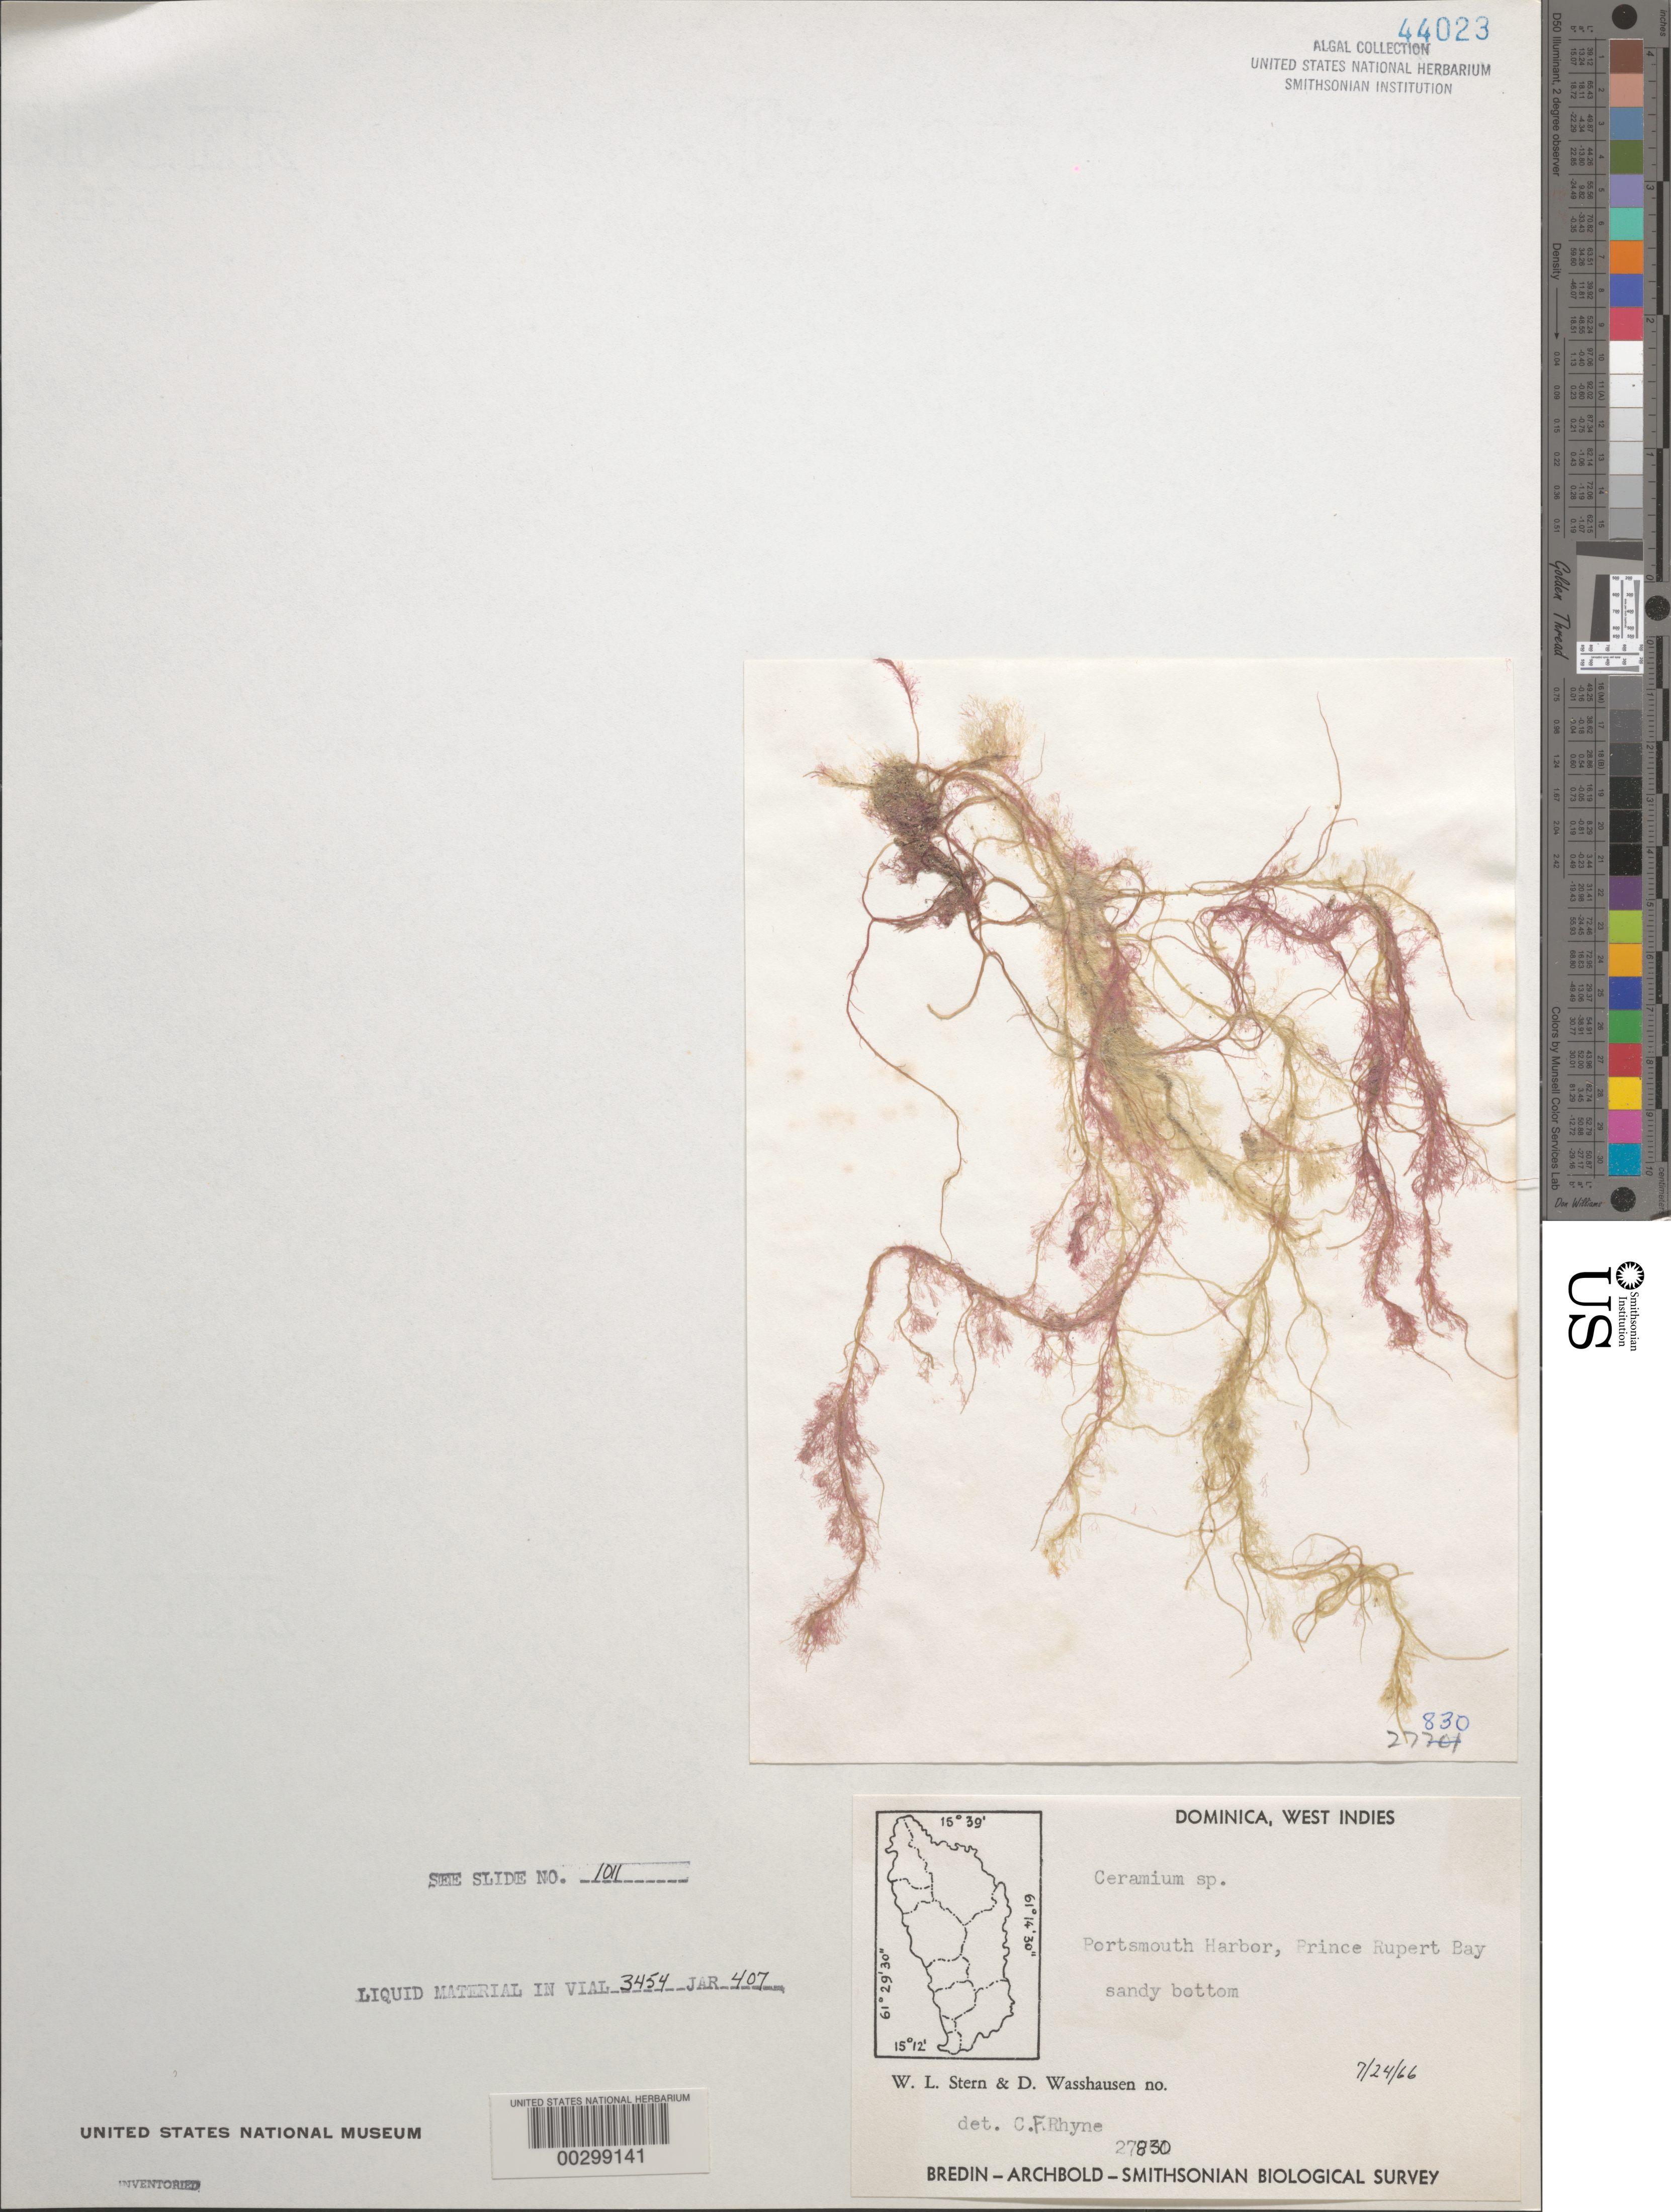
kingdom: Plantae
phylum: Rhodophyta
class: Florideophyceae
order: Ceramiales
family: Ceramiaceae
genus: Ceramium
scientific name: Ceramium sp.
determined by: Rhyne, C. F.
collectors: W. L. Stern & D. C. Wasshausen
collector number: EYD 27830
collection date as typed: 24 Jul 1966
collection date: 1966-07-24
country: Dominica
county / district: St. John's Parish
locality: Portsmouth harbor, Prince Rupert Bay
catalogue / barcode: US 44023